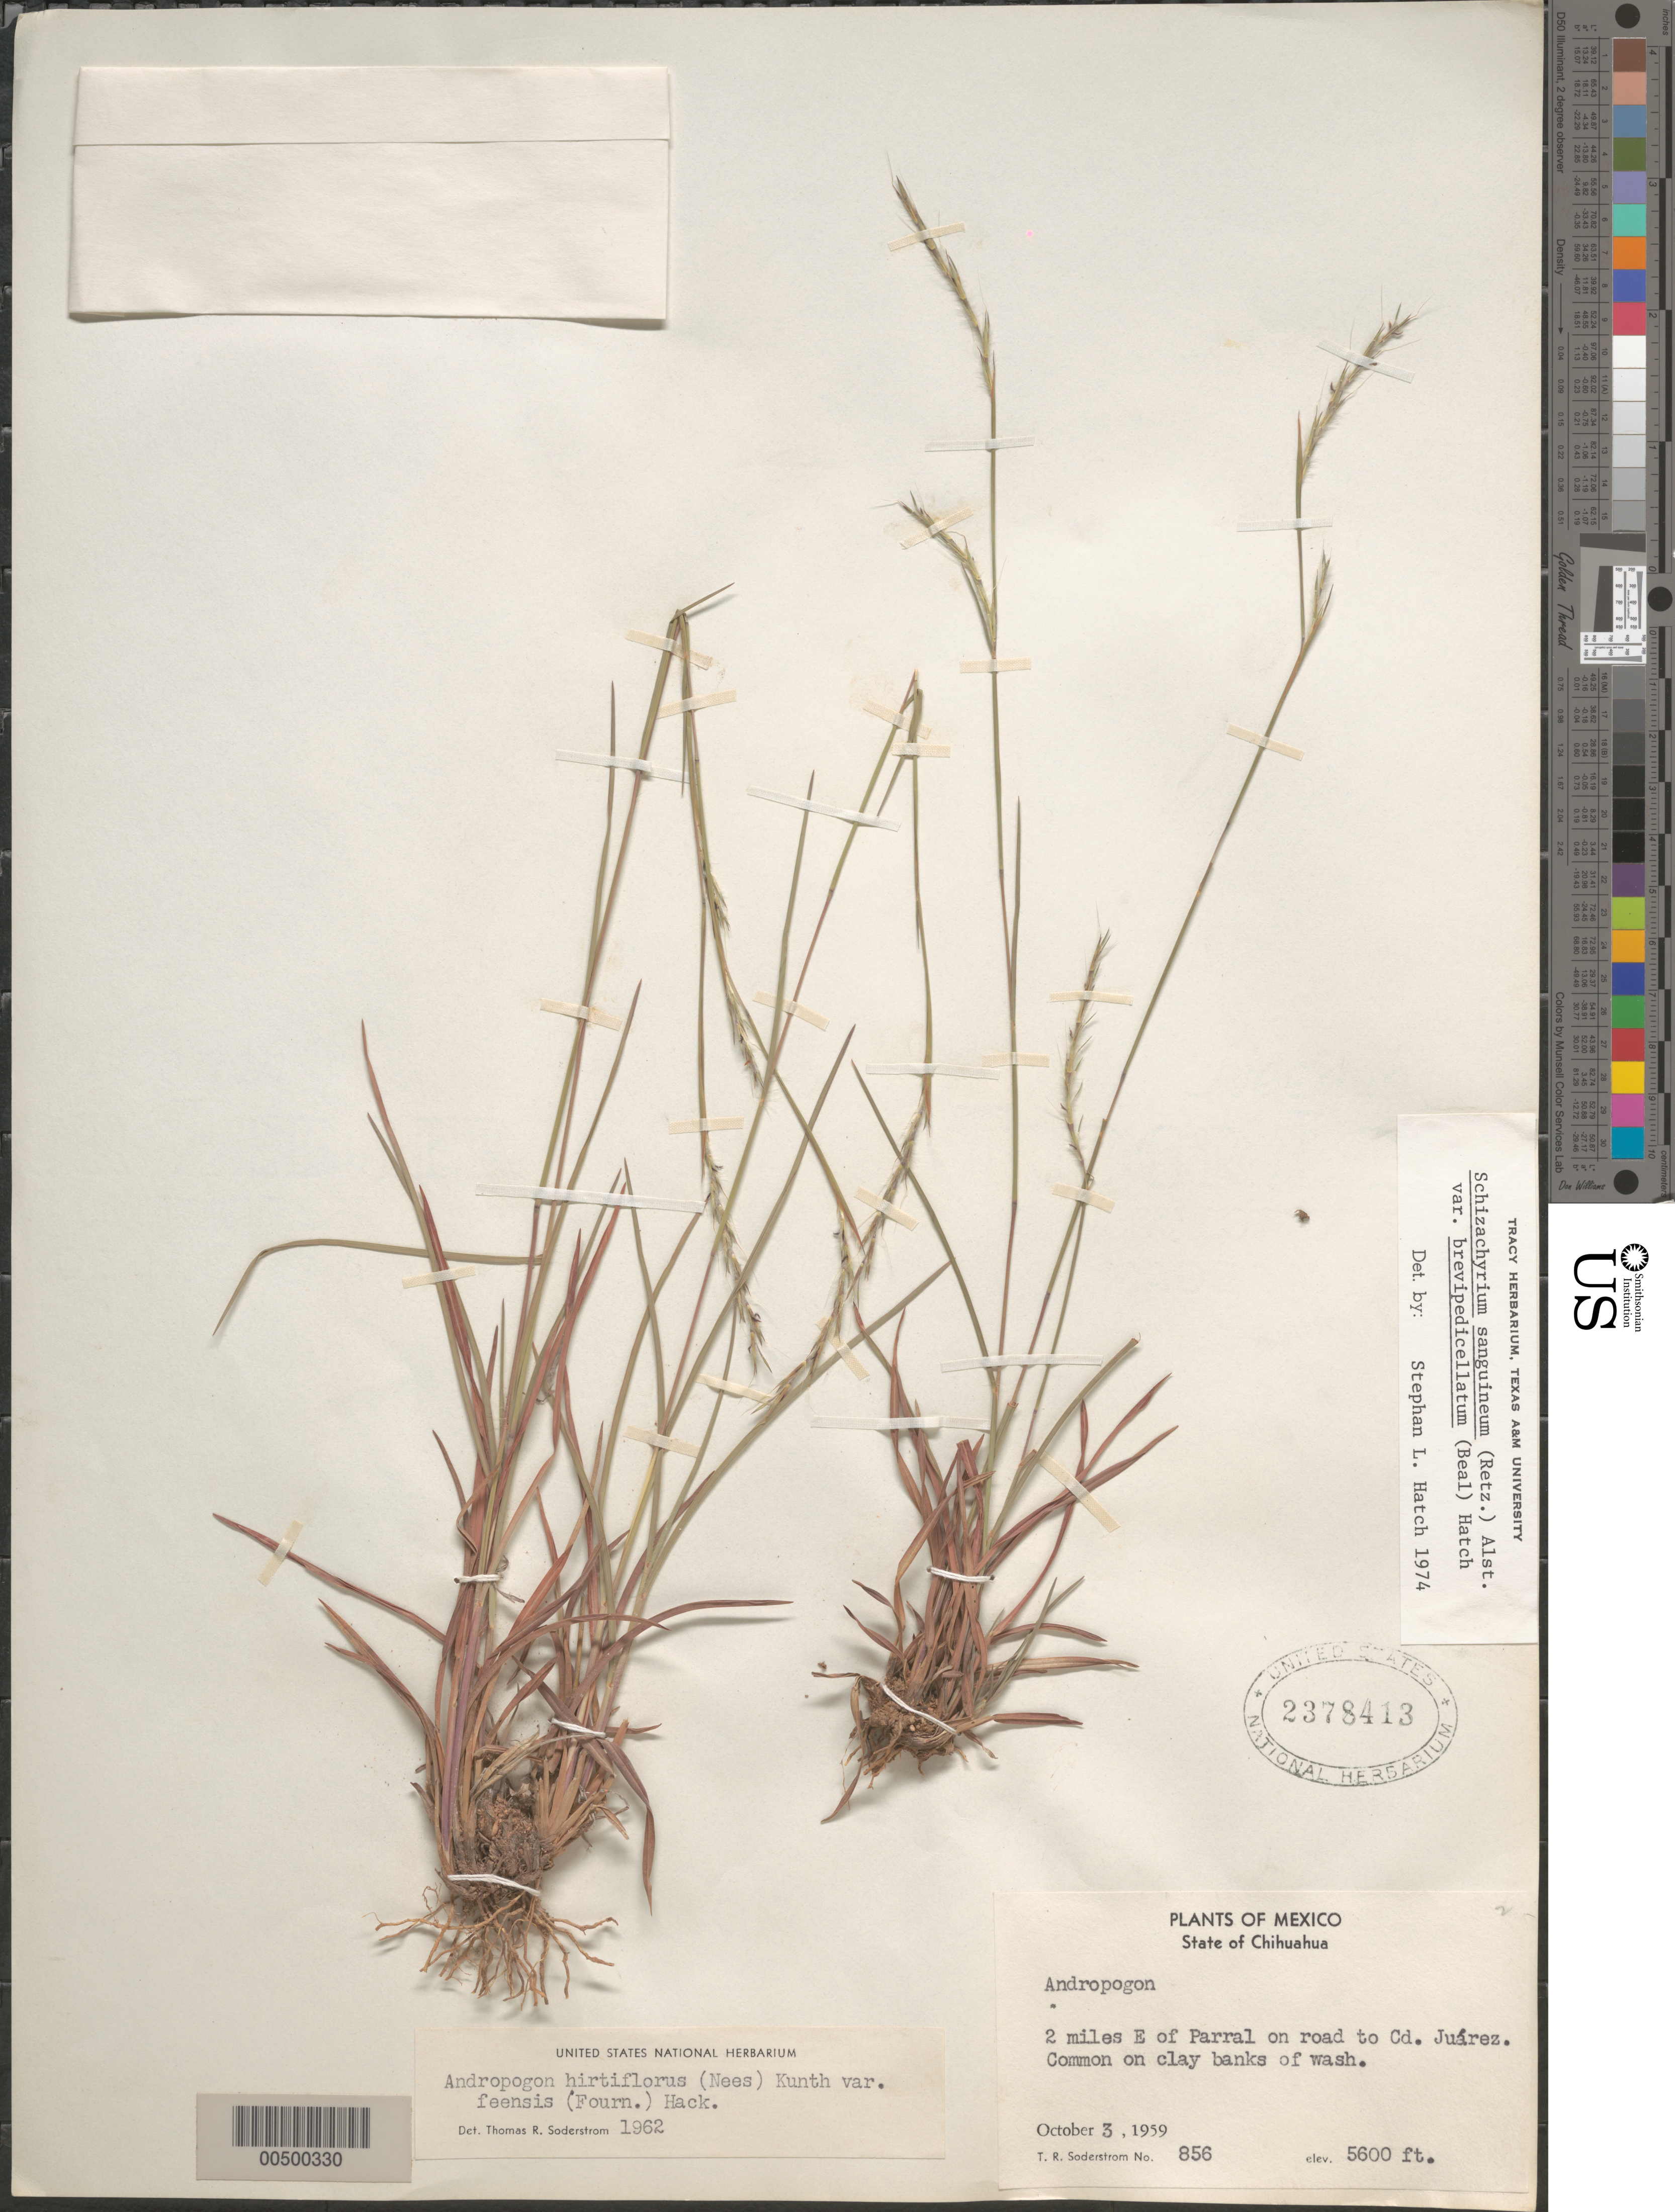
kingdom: Plantae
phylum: Tracheophyta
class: Liliopsida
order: Poales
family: Poaceae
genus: Schizachyrium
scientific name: Schizachyrium sanguineum var. brevipedicellatum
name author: (W.J. Beal) S.L. Hatch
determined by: Hatch, S. L.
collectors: T. R. Soderstrom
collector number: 856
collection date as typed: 3 Oct 1959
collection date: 1959-10-03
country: Mexico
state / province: Chihuahua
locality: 2 mi E of Parral on rd to Cd. Juárez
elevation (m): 1707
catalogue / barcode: US 2378413